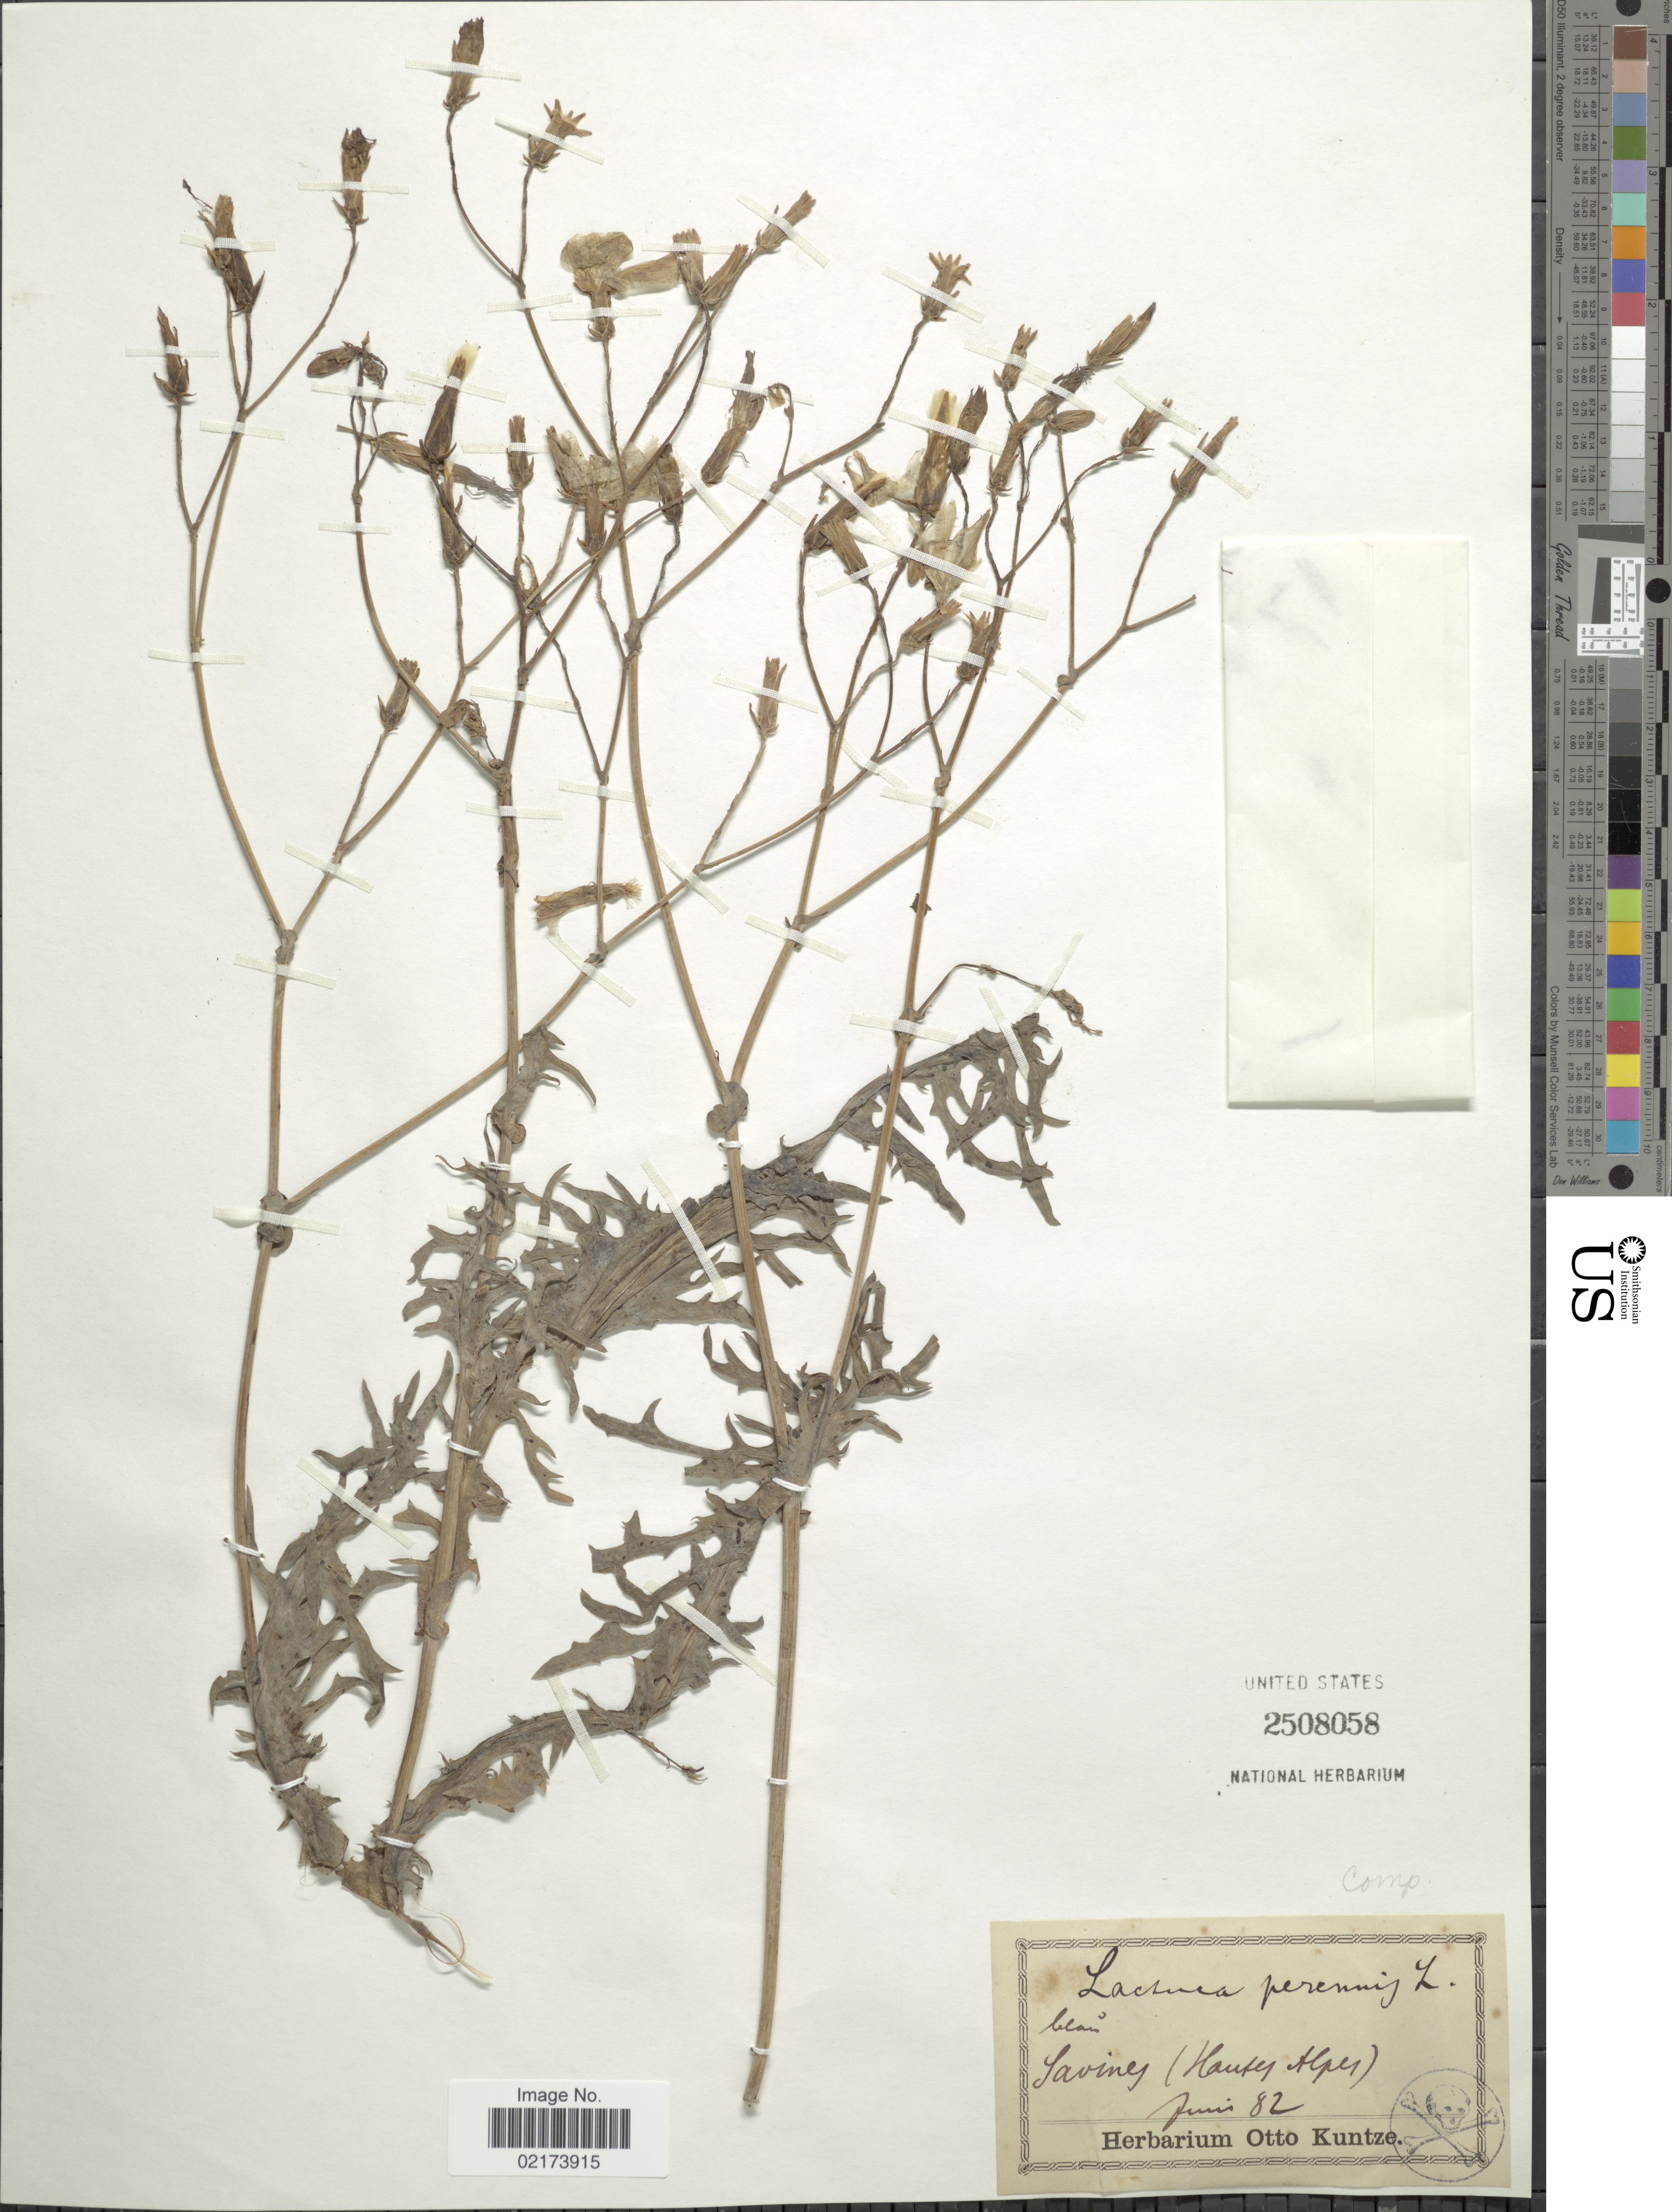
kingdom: Plantae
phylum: Tracheophyta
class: Magnoliopsida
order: Asterales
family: Asteraceae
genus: Lactuca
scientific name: Lactuca perennis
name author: L.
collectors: ex Herb. O. Kuntze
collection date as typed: Transcribed d/m/y: /6/82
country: France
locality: Lavines (Hautes Alpes)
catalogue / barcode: US 2508058